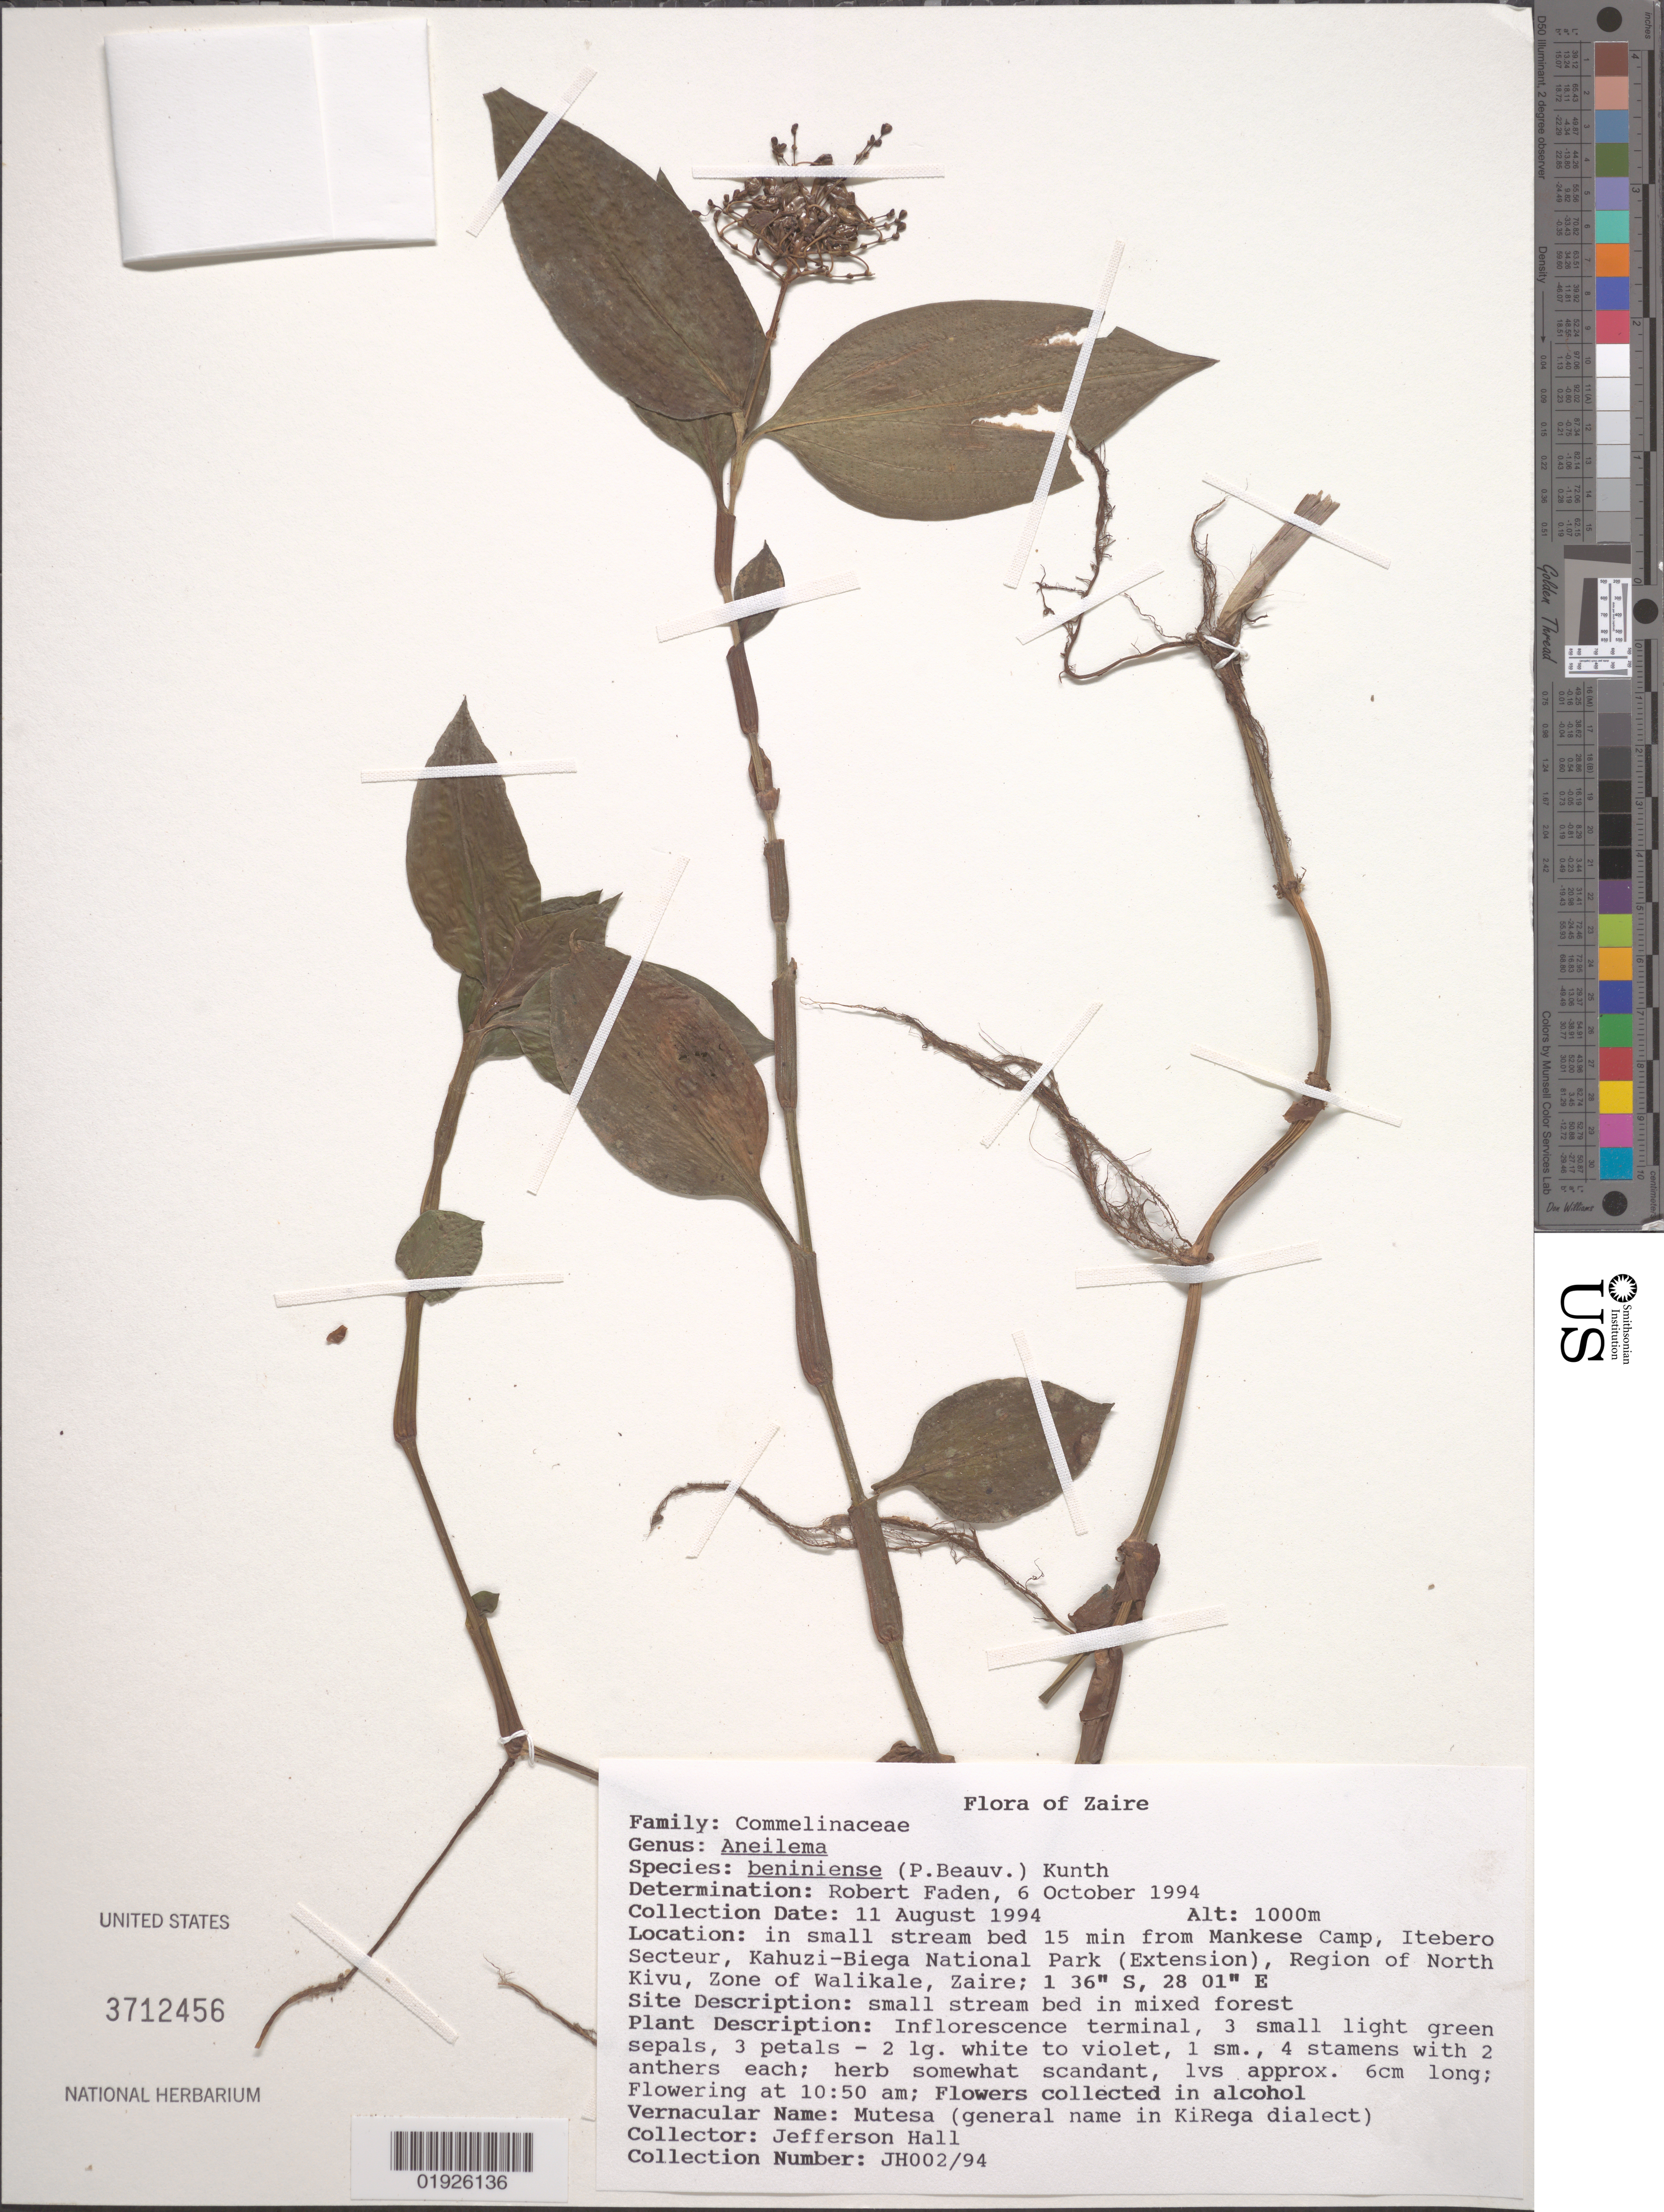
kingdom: Plantae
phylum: Tracheophyta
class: Liliopsida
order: Commelinales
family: Commelinaceae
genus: Aneilema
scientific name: Aneilema beniniense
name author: (P. Beauv.) Kunth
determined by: Faden, Robert B., (US), Smithsonian Institution - National Museum of Natural History (UNITED STATES)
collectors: J. Hall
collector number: JH002/94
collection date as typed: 11 Aug 1994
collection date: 1994-08-11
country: Congo, Democratic Republic of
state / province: Sud-Kivu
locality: In a small stream bed 15 min from Mankese camp, Itebero secteur, Kahuzi-Biega National Park (Extension), Region of North Kivu, Zone of Walikale, Zaire.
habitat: Small stream bed in mixed forest.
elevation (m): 1000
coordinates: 1 36 S, 28 01 E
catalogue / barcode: US 3712456